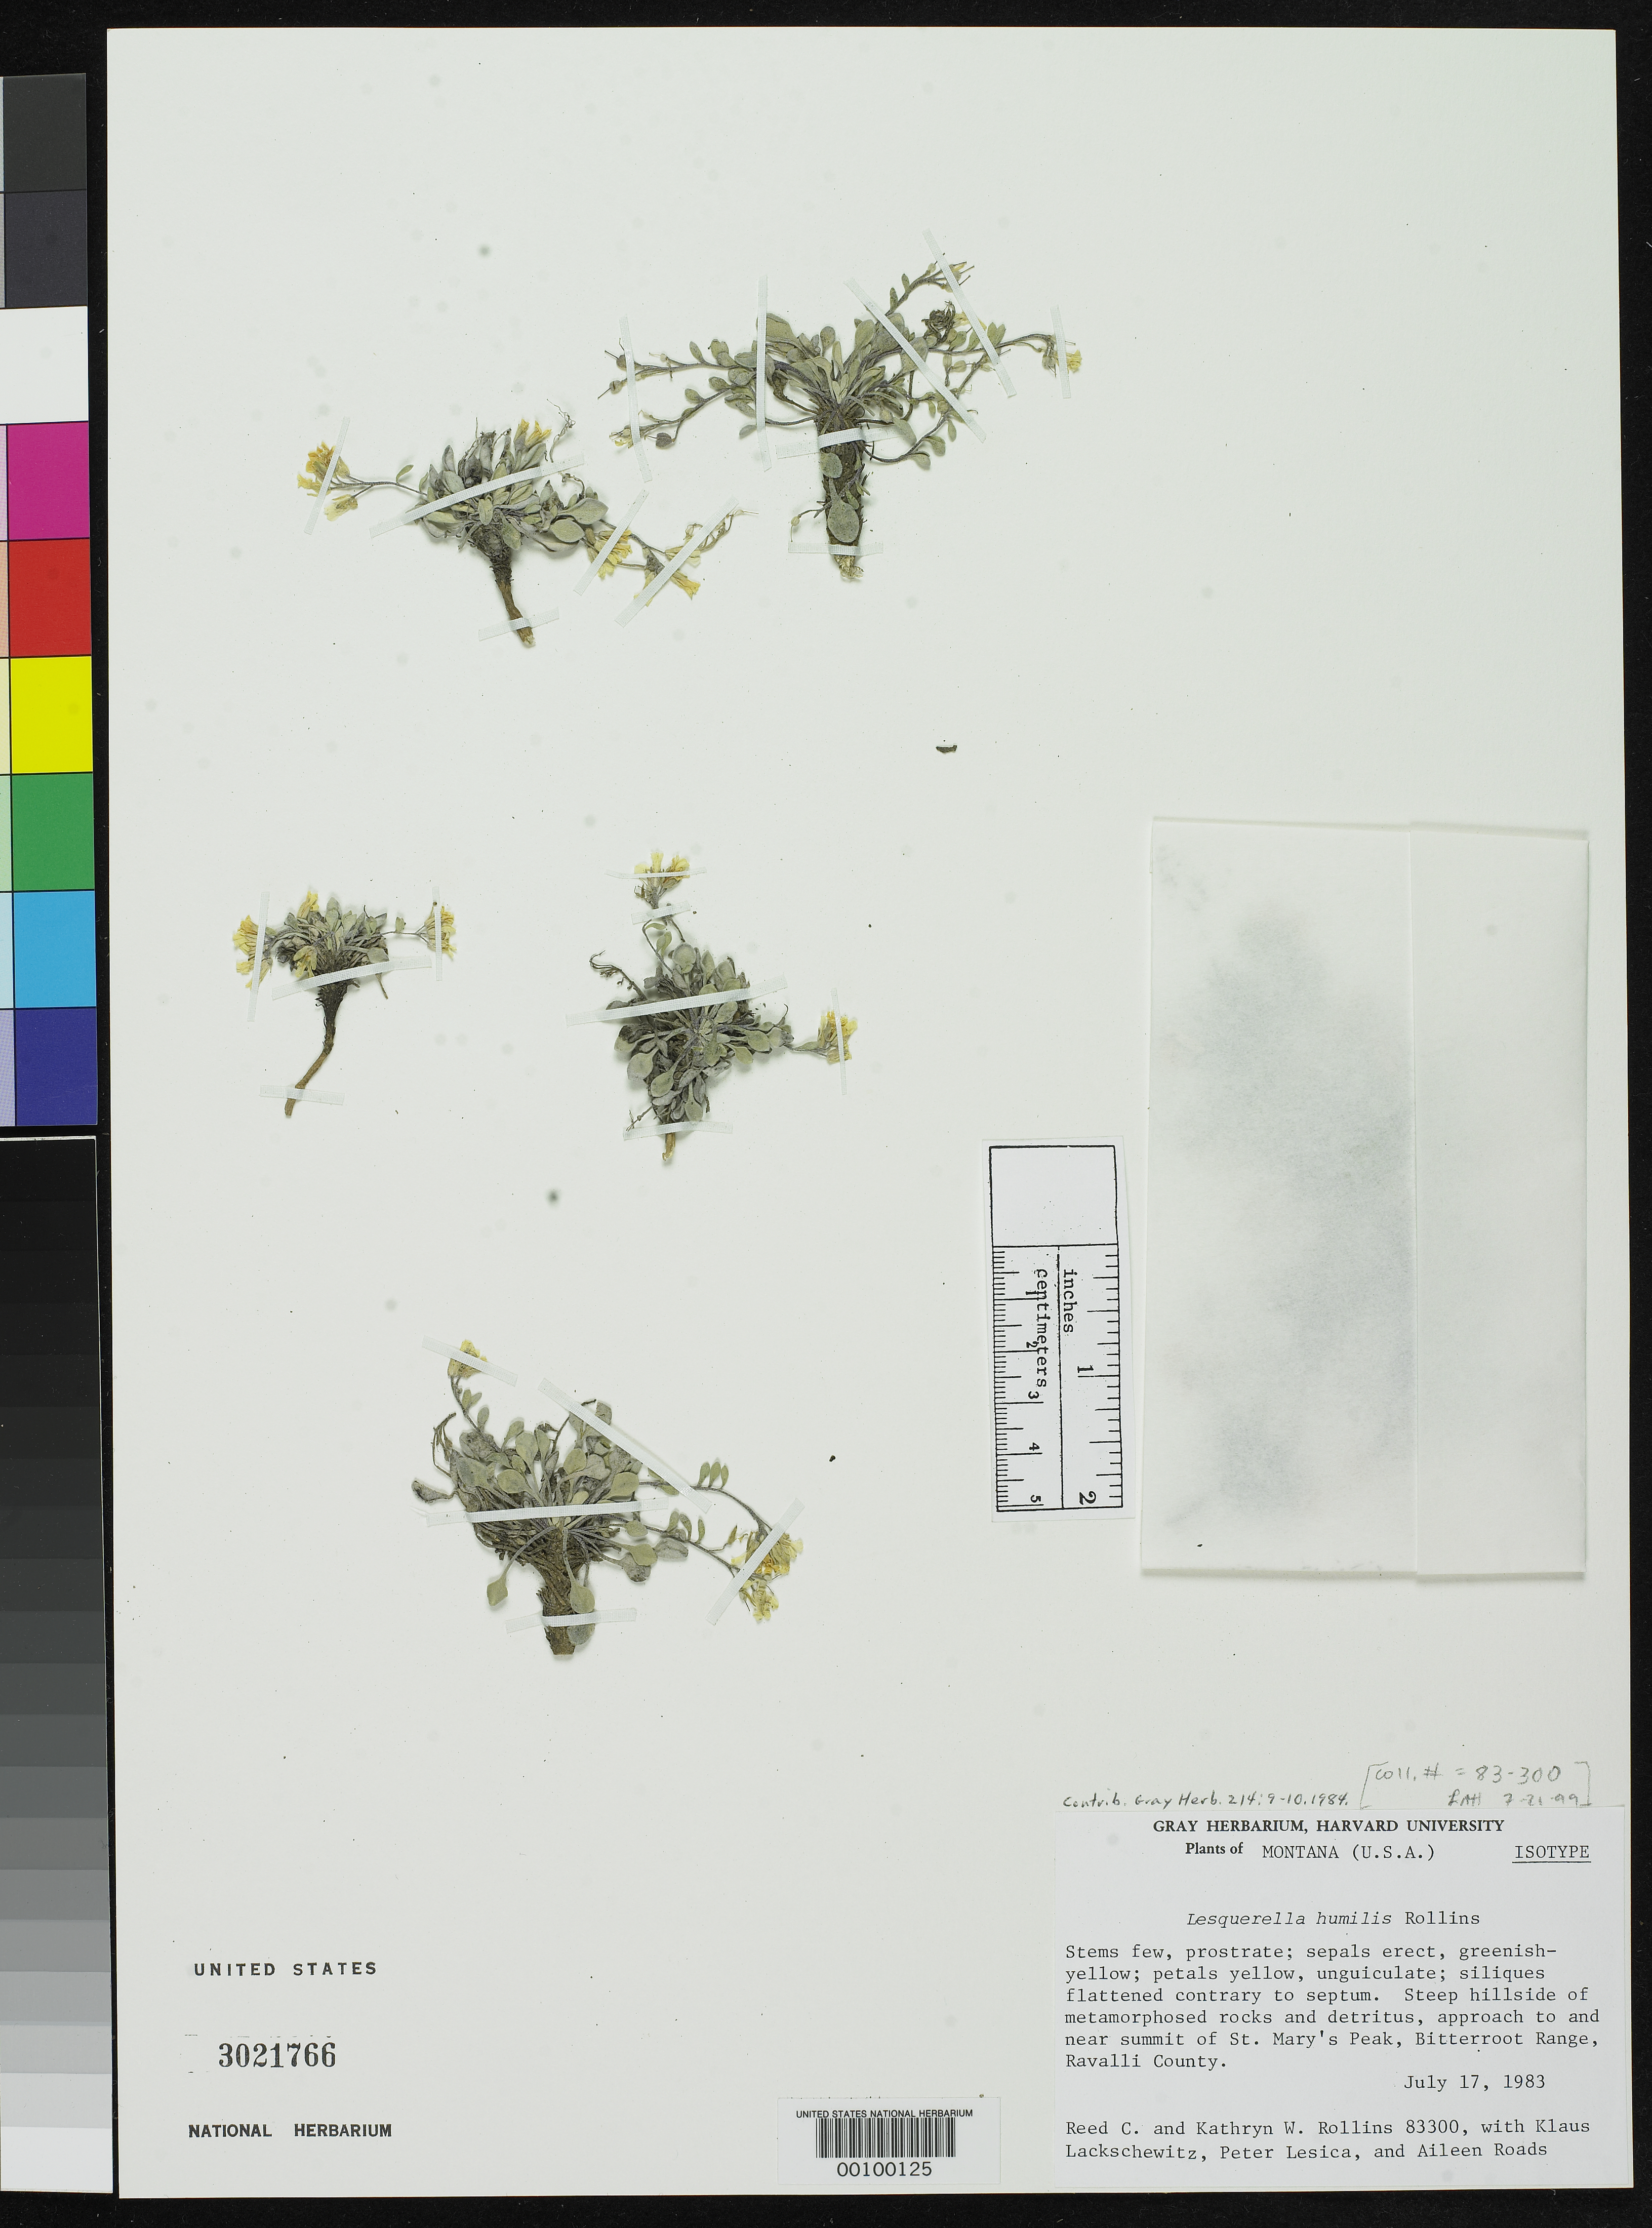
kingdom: Plantae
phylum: Tracheophyta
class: Magnoliopsida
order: Brassicales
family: Brassicaceae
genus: Lesquerella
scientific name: Lesquerella humilis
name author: Rollins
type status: Isotype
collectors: R. C. Rollins, K. W. Rollins, K. Lackschewitz, P. Lesica & A. Roads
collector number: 83-300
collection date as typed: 17 Jul 1983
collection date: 1983-07-17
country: United States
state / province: Montana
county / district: Ravalli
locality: Near summit of St. Mary's Peak, Bitterroot Range.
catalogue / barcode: US 3021766